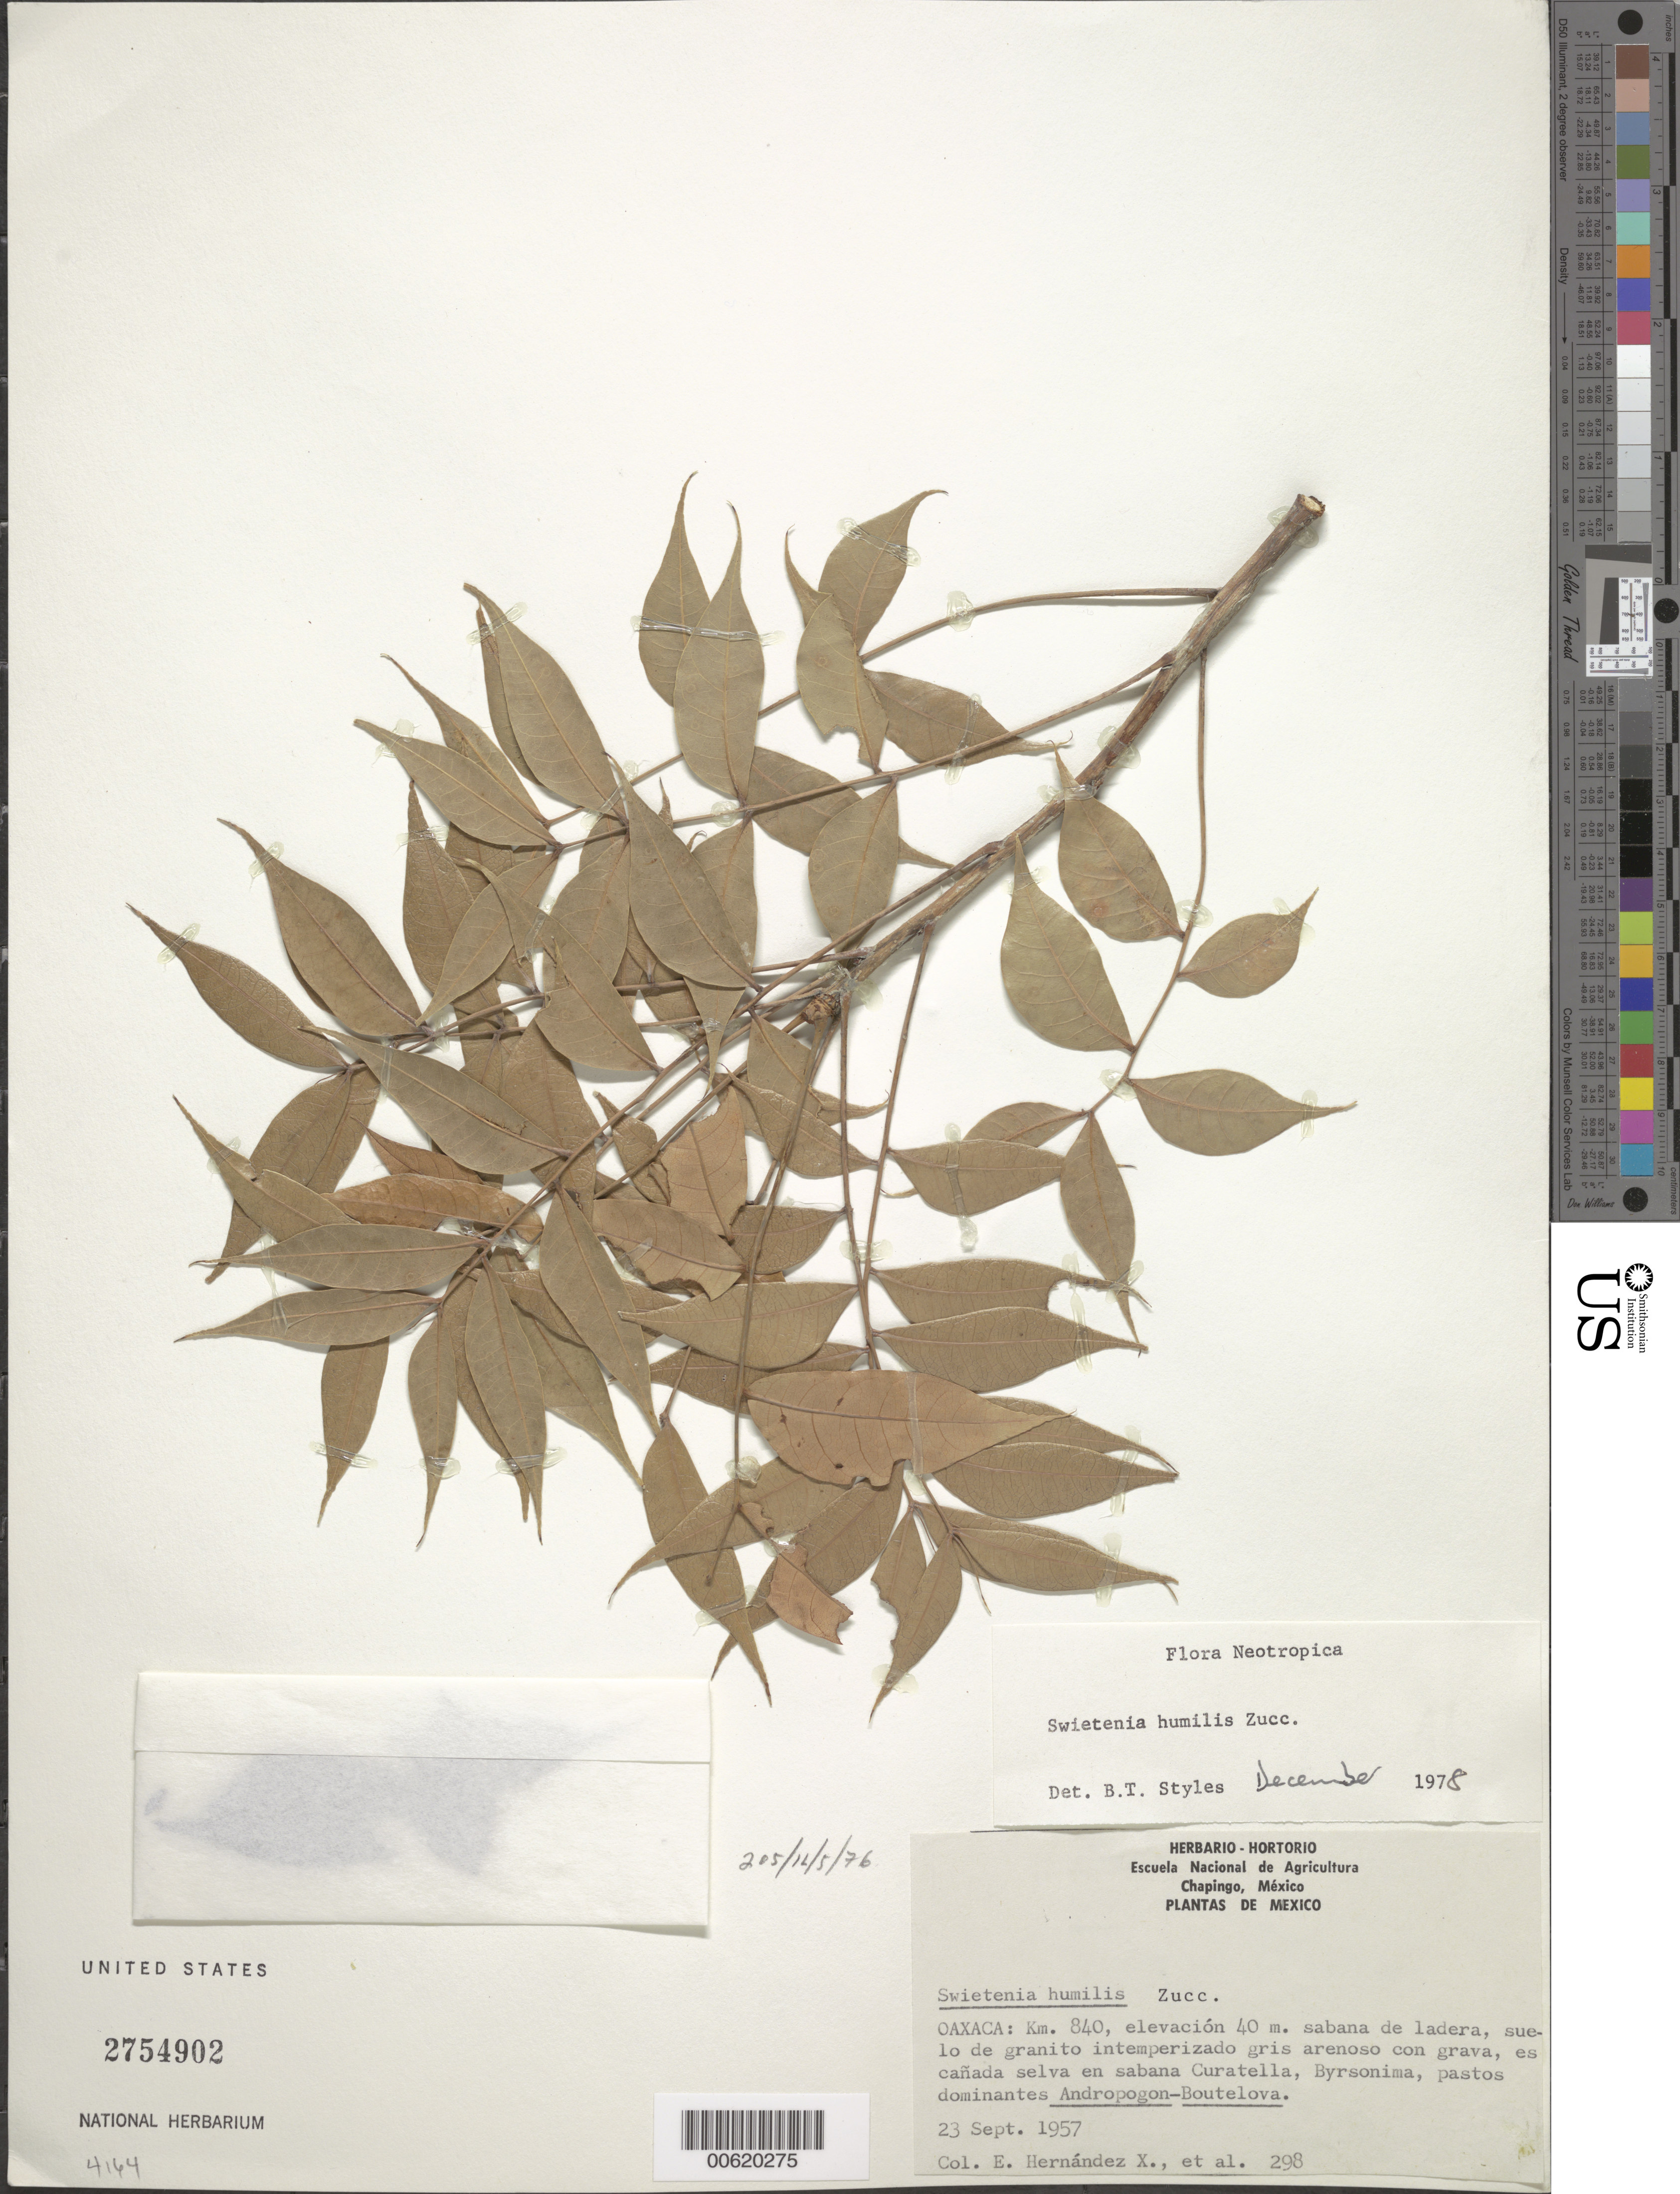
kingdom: Plantae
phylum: Tracheophyta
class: Magnoliopsida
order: Sapindales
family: Meliaceae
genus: Swietenia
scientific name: Swietenia humilis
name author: Zucc.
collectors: E. I. Hernández-X.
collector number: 298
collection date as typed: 23 Sep 1957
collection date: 1957-09-23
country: Mexico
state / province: Oaxaca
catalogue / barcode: US 2754902